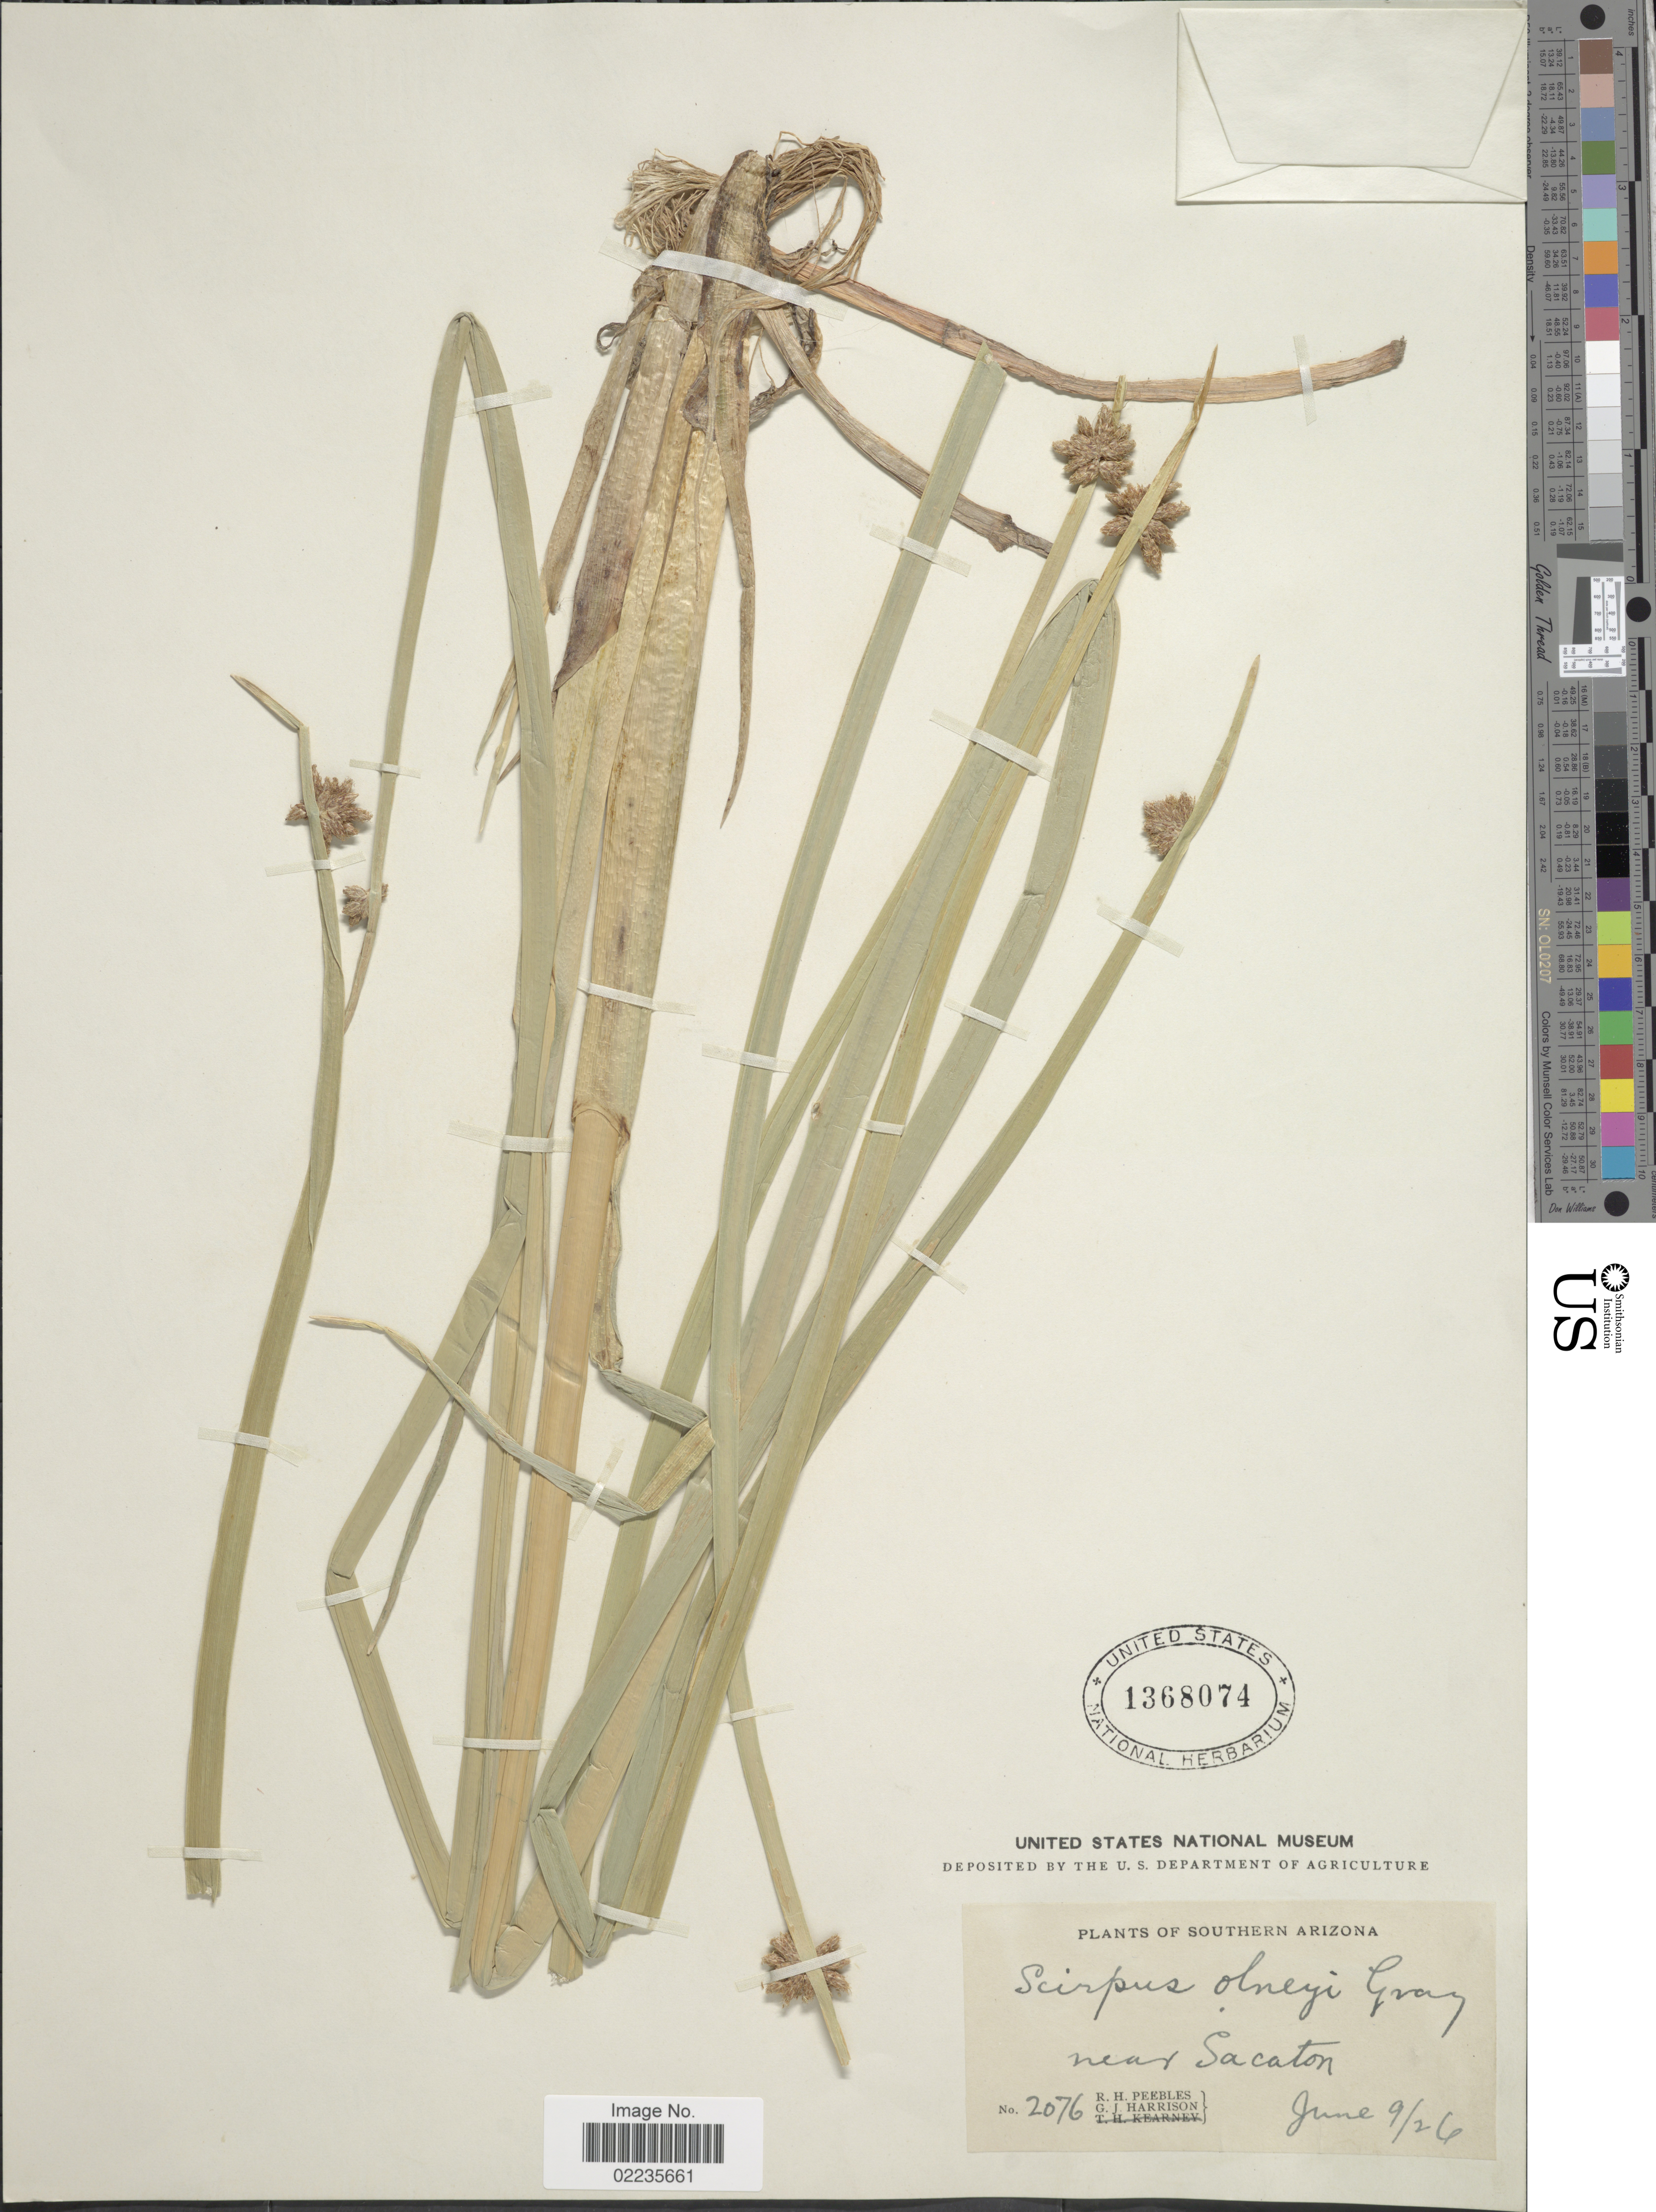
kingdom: Plantae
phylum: Tracheophyta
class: Liliopsida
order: Poales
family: Cyperaceae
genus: Schoenoplectus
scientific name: Schoenoplectus americanus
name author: (Pers.) Volkart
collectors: R. H. Peebles & G. J. Harrison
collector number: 2076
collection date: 1926-06-09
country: United States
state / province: Arizona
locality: Southern Arizona, near Sacaton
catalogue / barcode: US 1368074